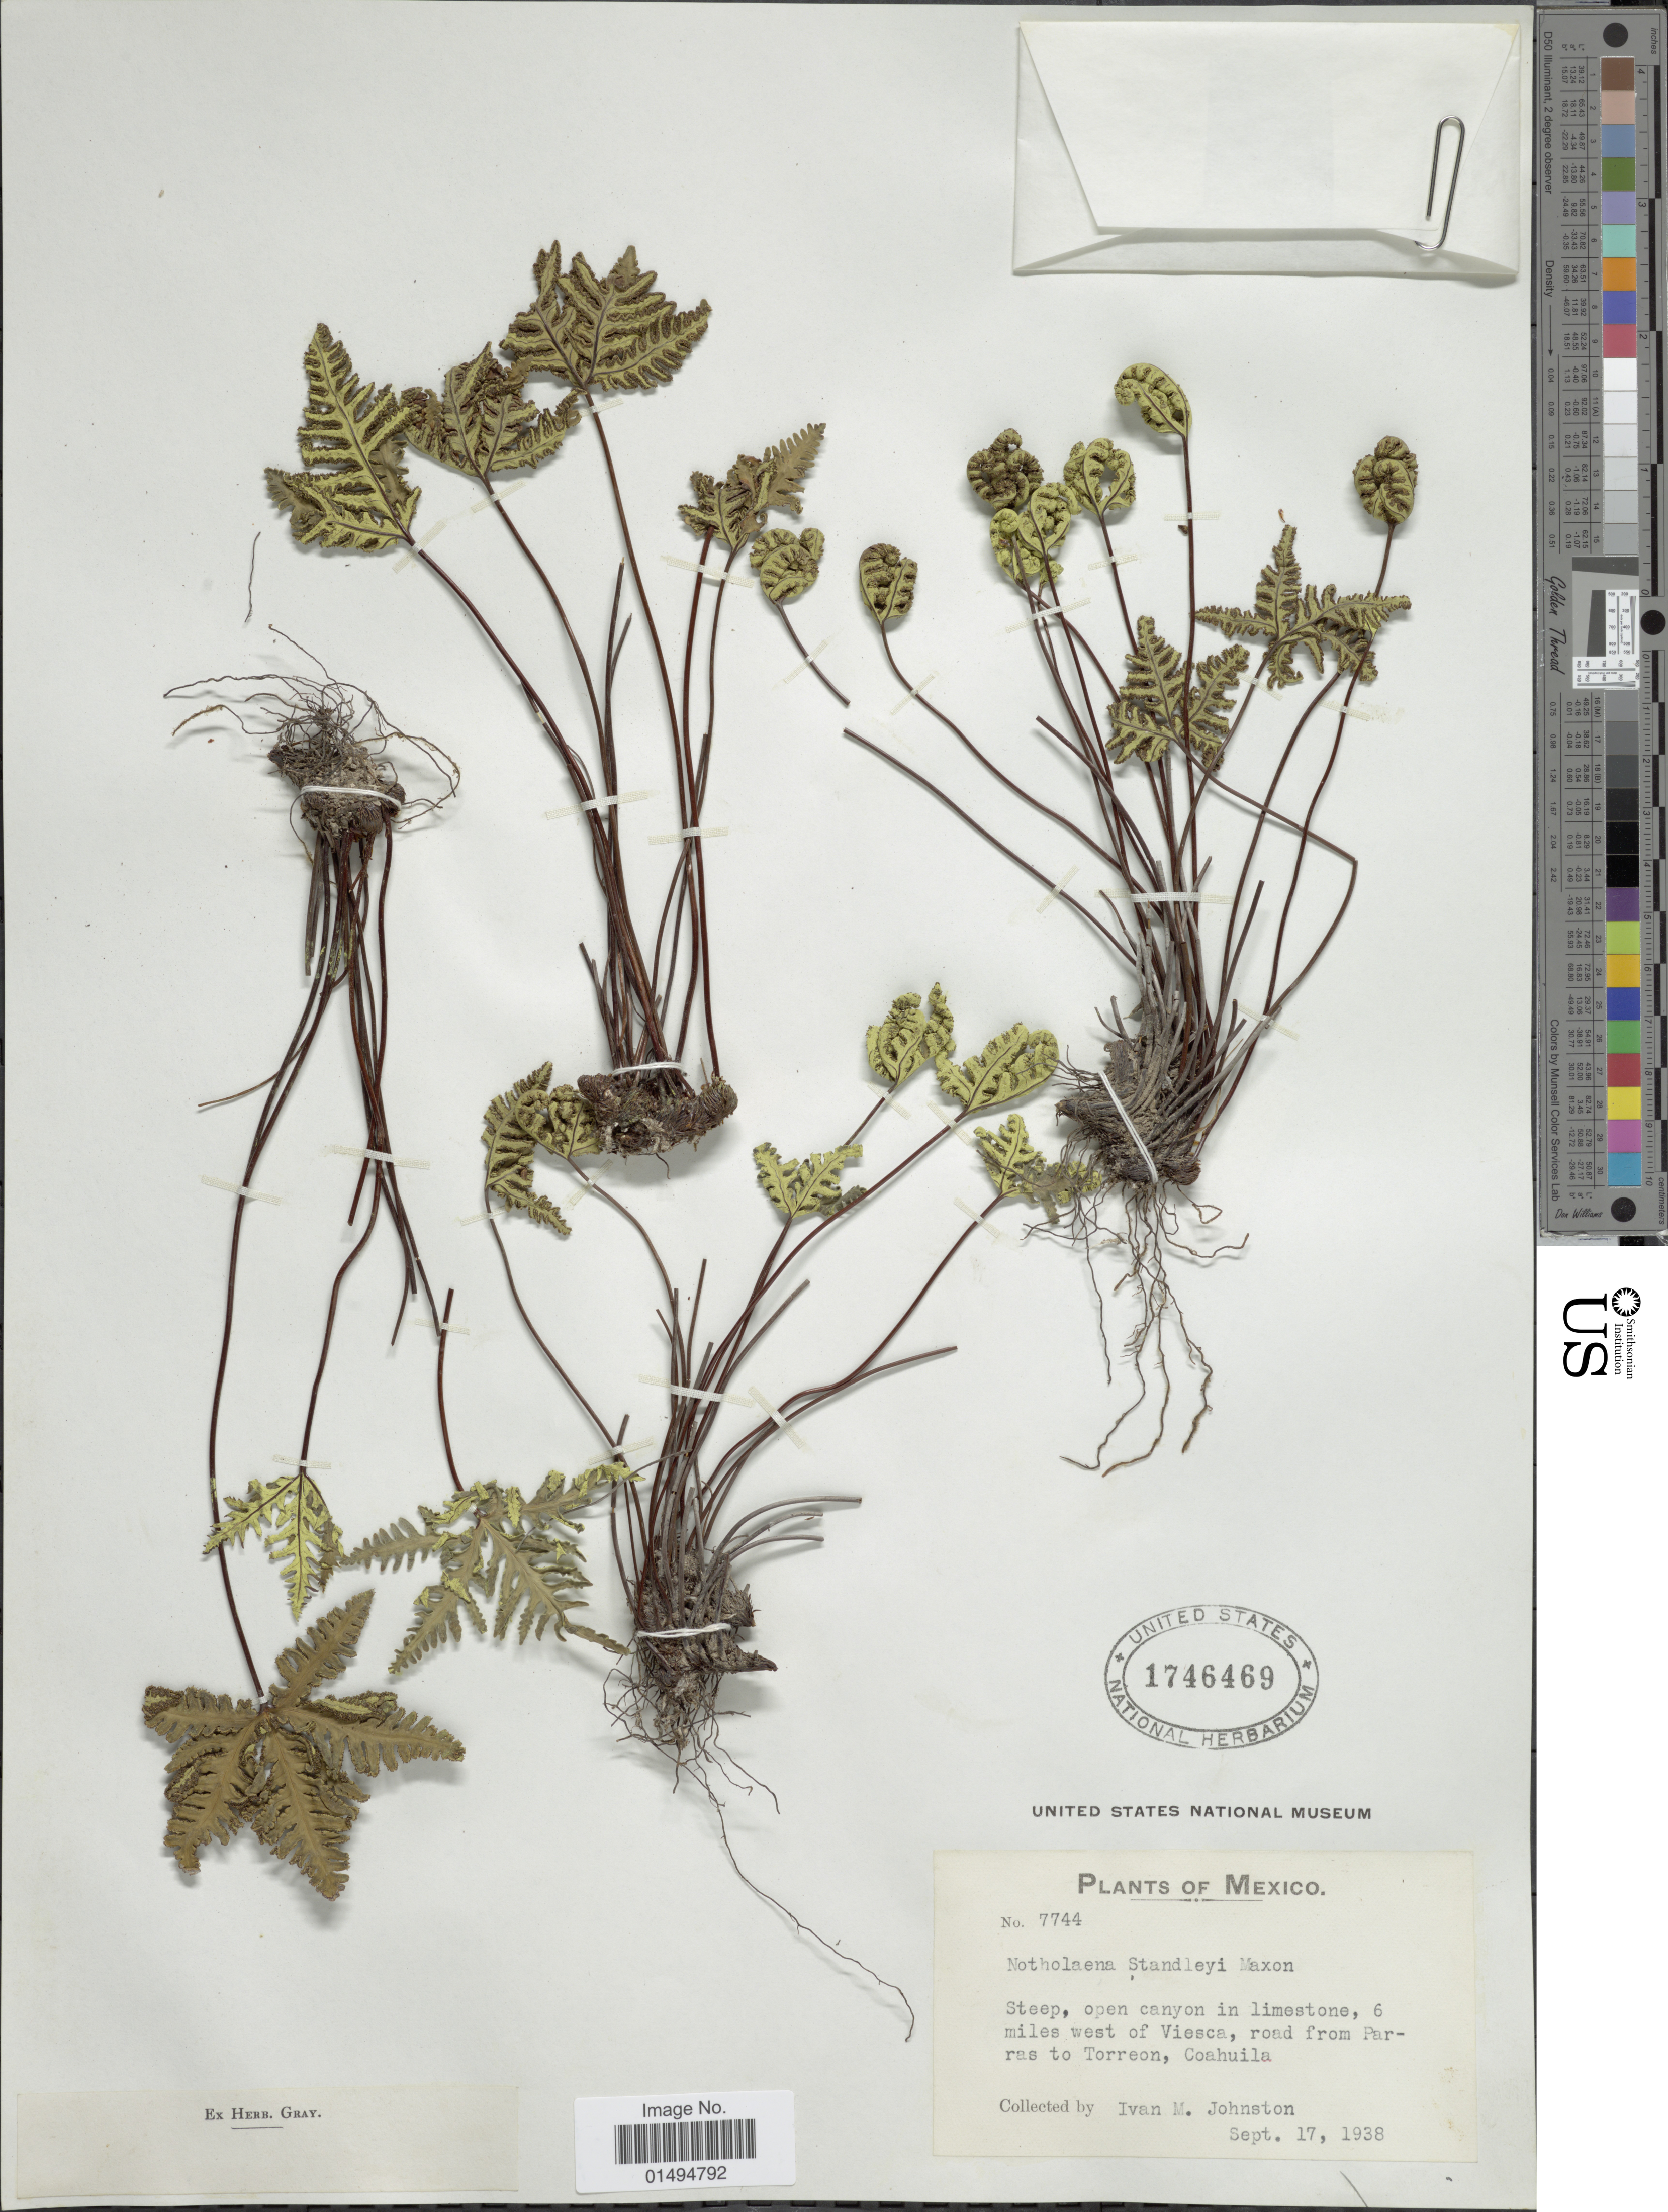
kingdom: Plantae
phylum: Tracheophyta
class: Polypodiopsida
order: Polypodiales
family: Pteridaceae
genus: Notholaena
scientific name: Notholaena standleyi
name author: Maxon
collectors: I.M. Johnston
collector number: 7744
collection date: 1938-09-17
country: Mexico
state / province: Coahuila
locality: Steep, open canyon in limestone, 6 miles west of Viesca, road from Paras to Torreon, Coahuila.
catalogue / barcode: US 1746469